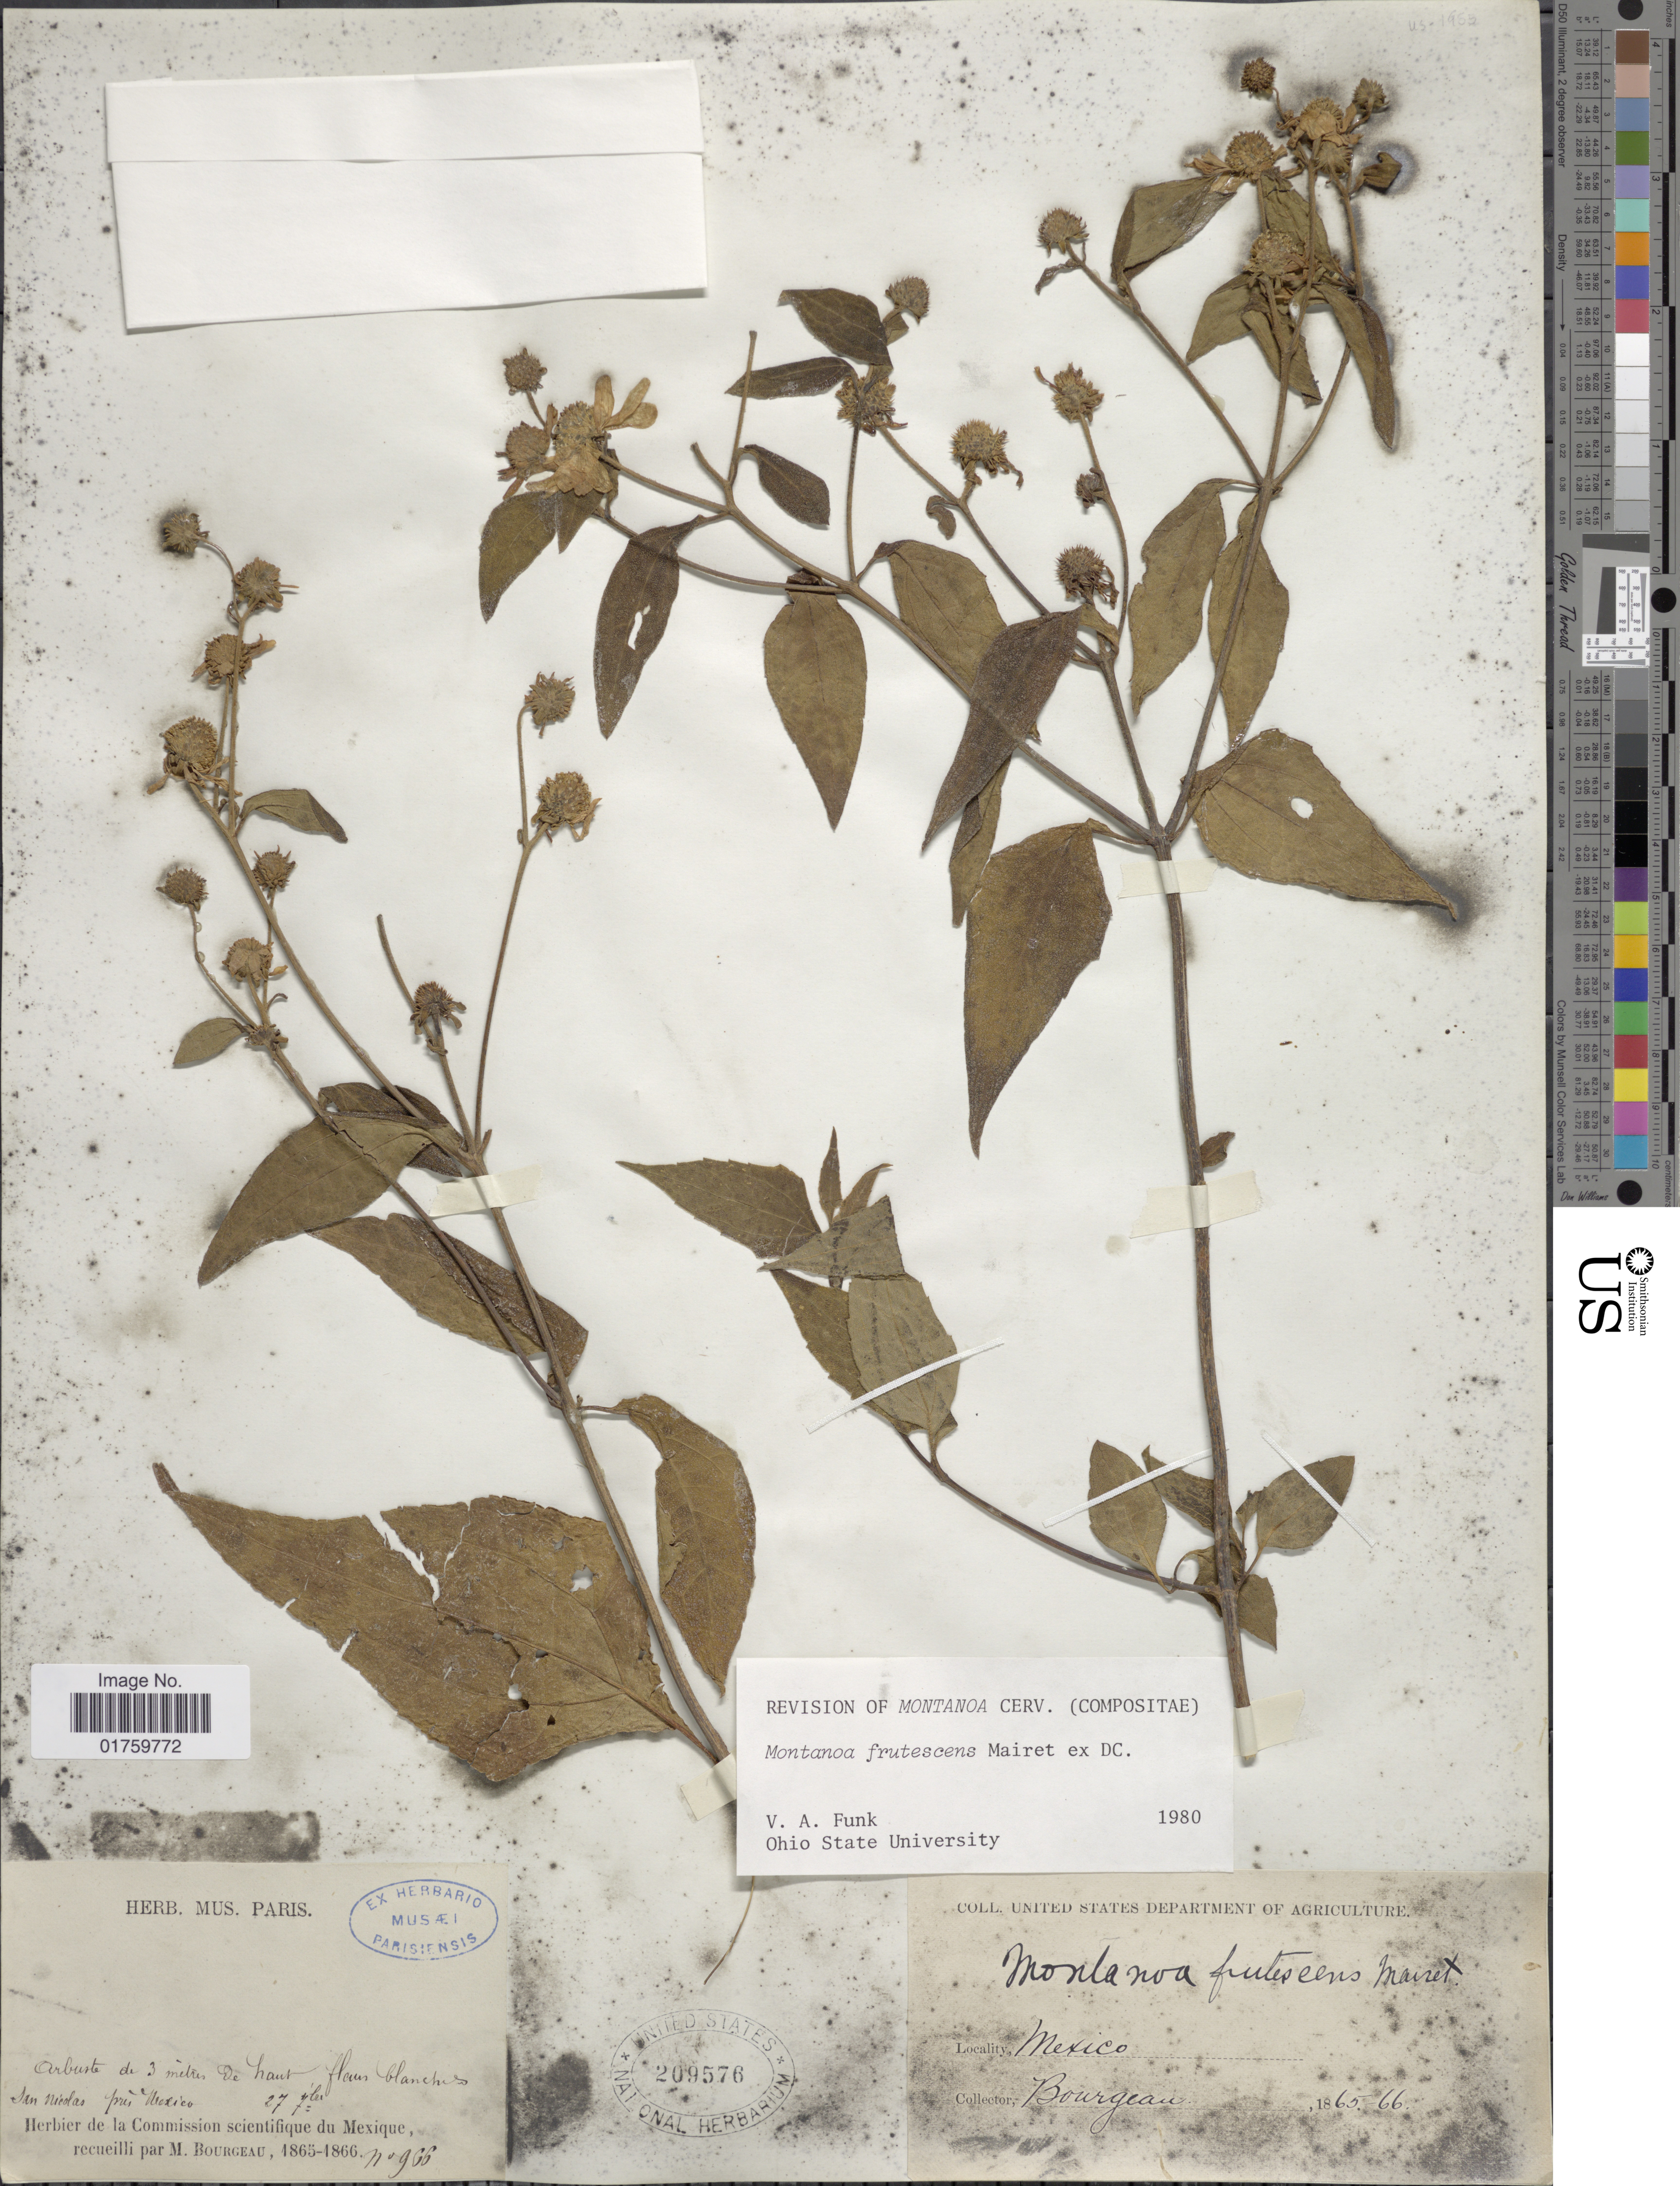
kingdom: Plantae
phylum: Tracheophyta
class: Magnoliopsida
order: Asterales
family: Asteraceae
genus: Montanoa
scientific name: Montanoa frutescens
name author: Mairet ex DC.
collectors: M. Bourgeau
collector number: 966*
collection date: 1865-09-27/1866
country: Mexico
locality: San Nicolas pres Mexico.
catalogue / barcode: US 209576